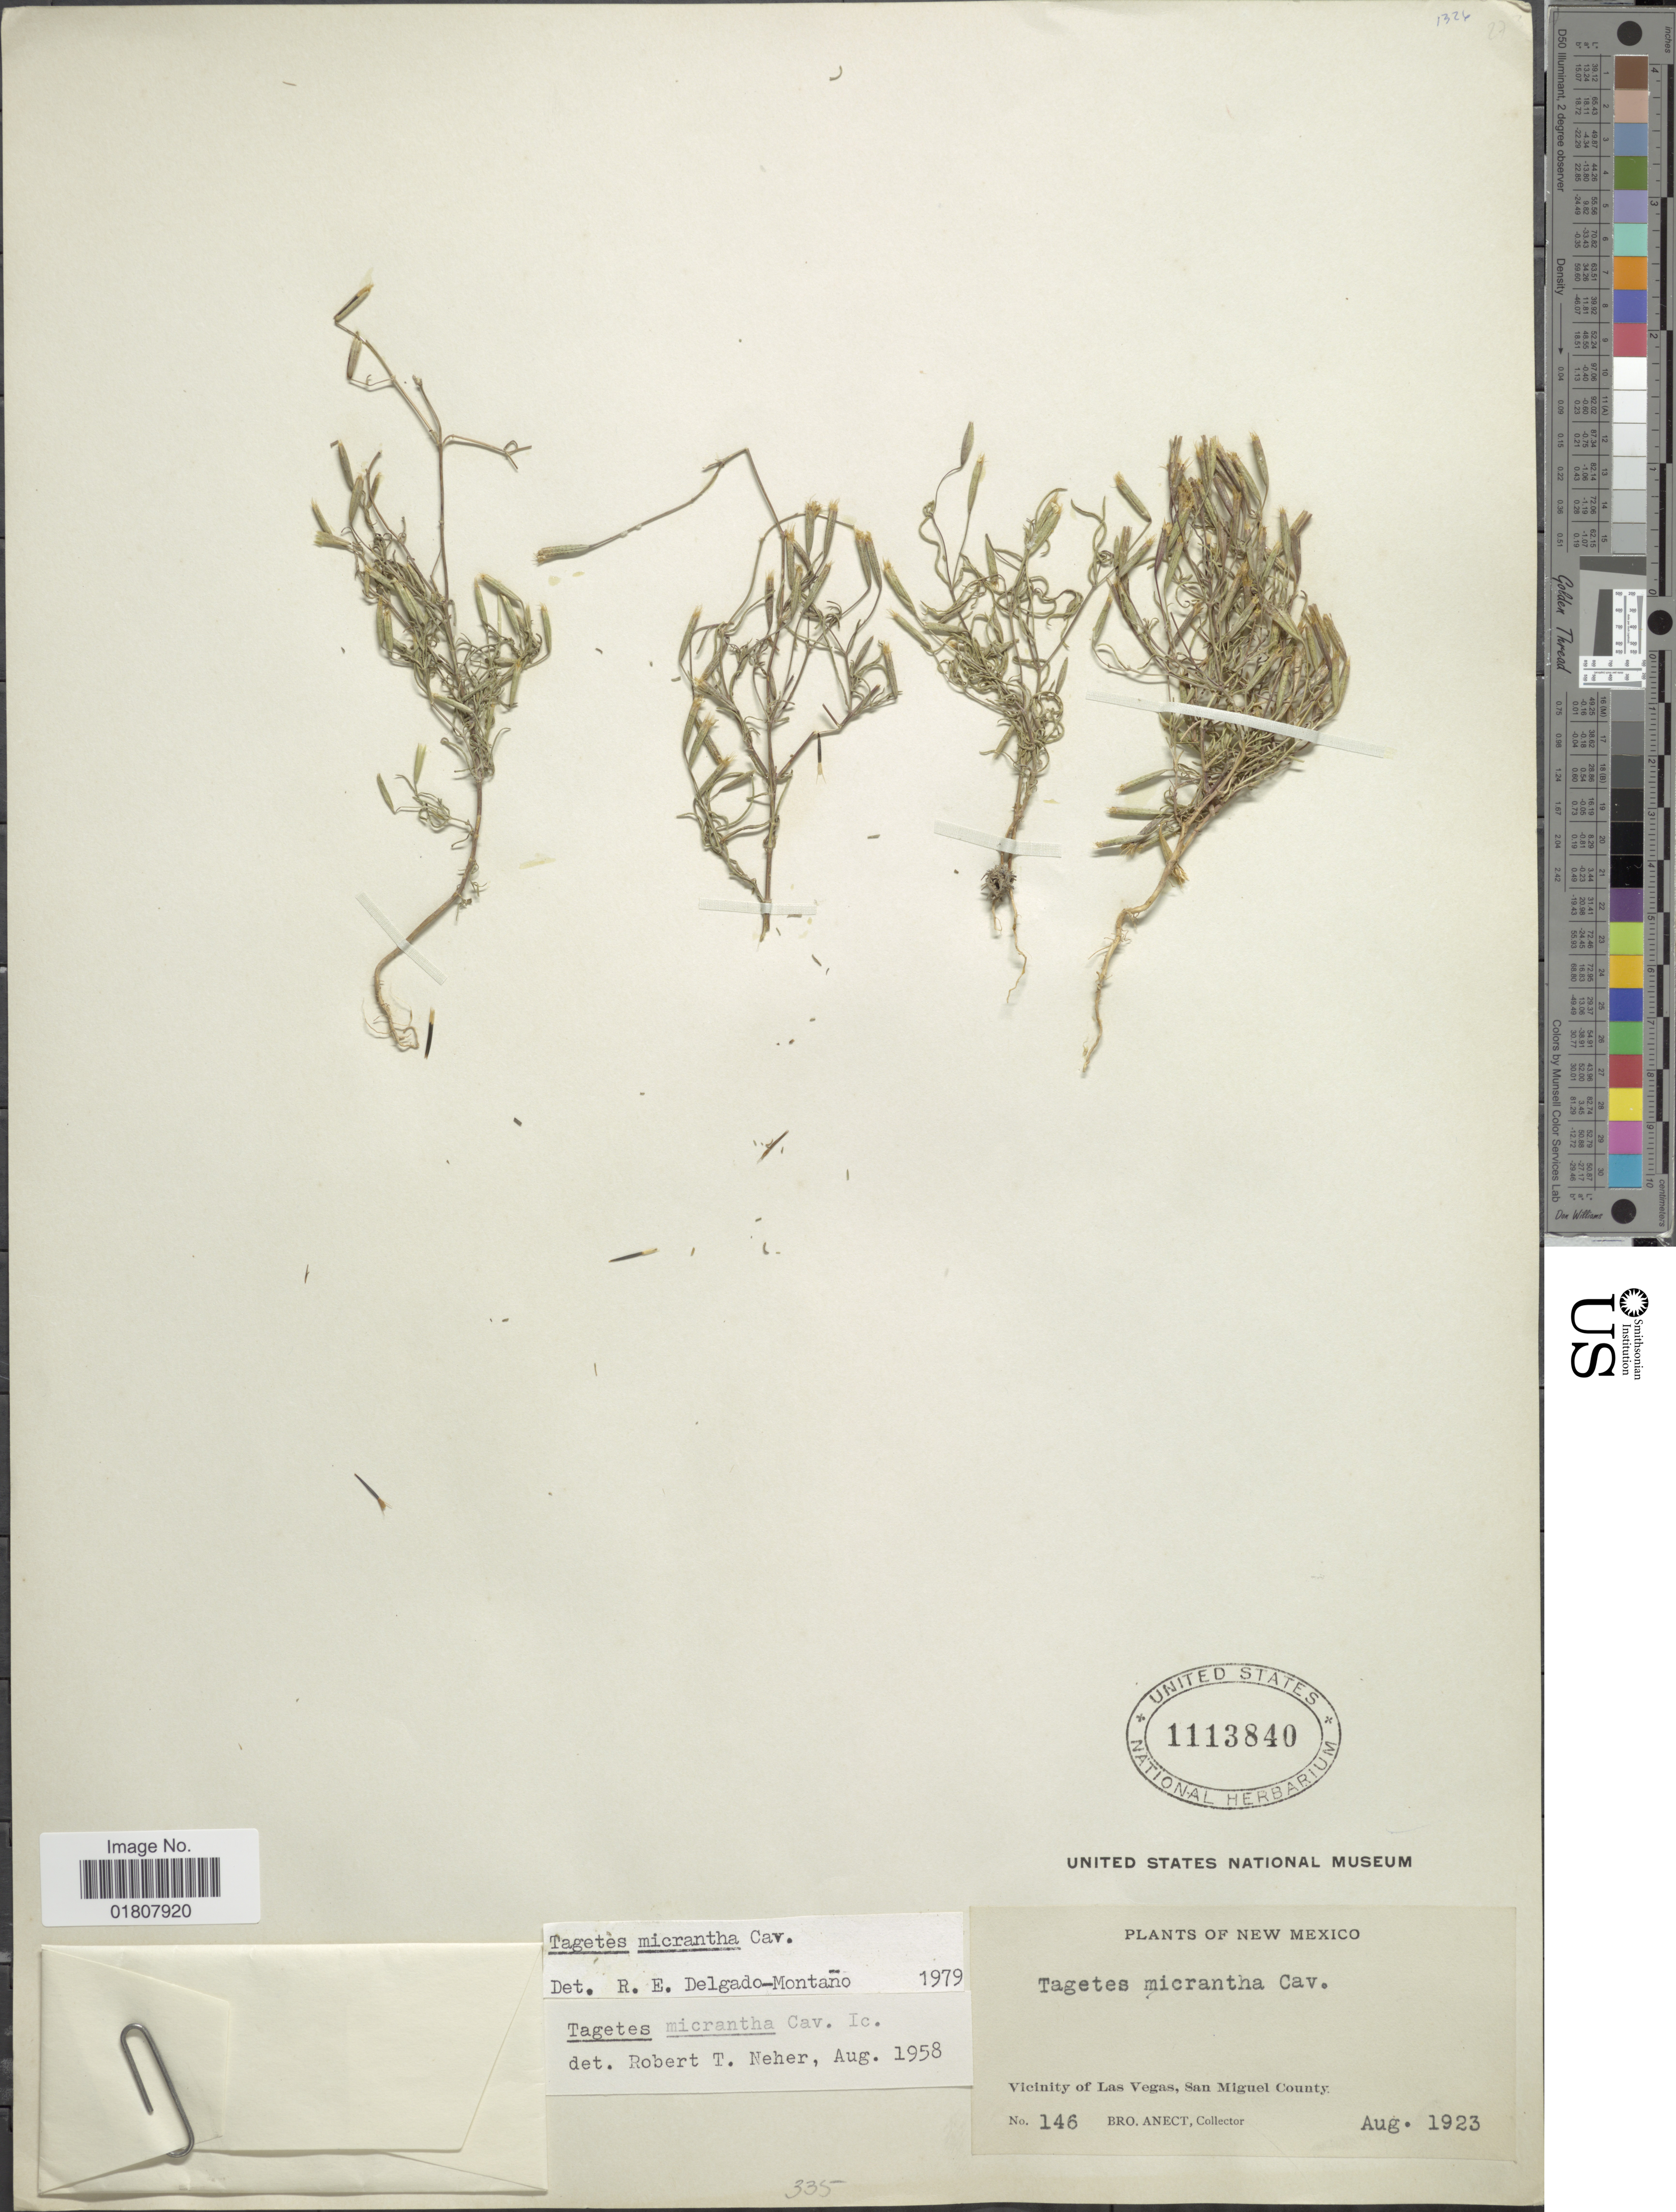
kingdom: Plantae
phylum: Tracheophyta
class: Magnoliopsida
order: Asterales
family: Asteraceae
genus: Tagetes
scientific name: Tagetes micrantha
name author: Cav.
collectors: B. Anect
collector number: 146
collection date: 1923-08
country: United States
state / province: New Mexico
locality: Vicinity of Las Vegas, San Miguel County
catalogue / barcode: US 1113840